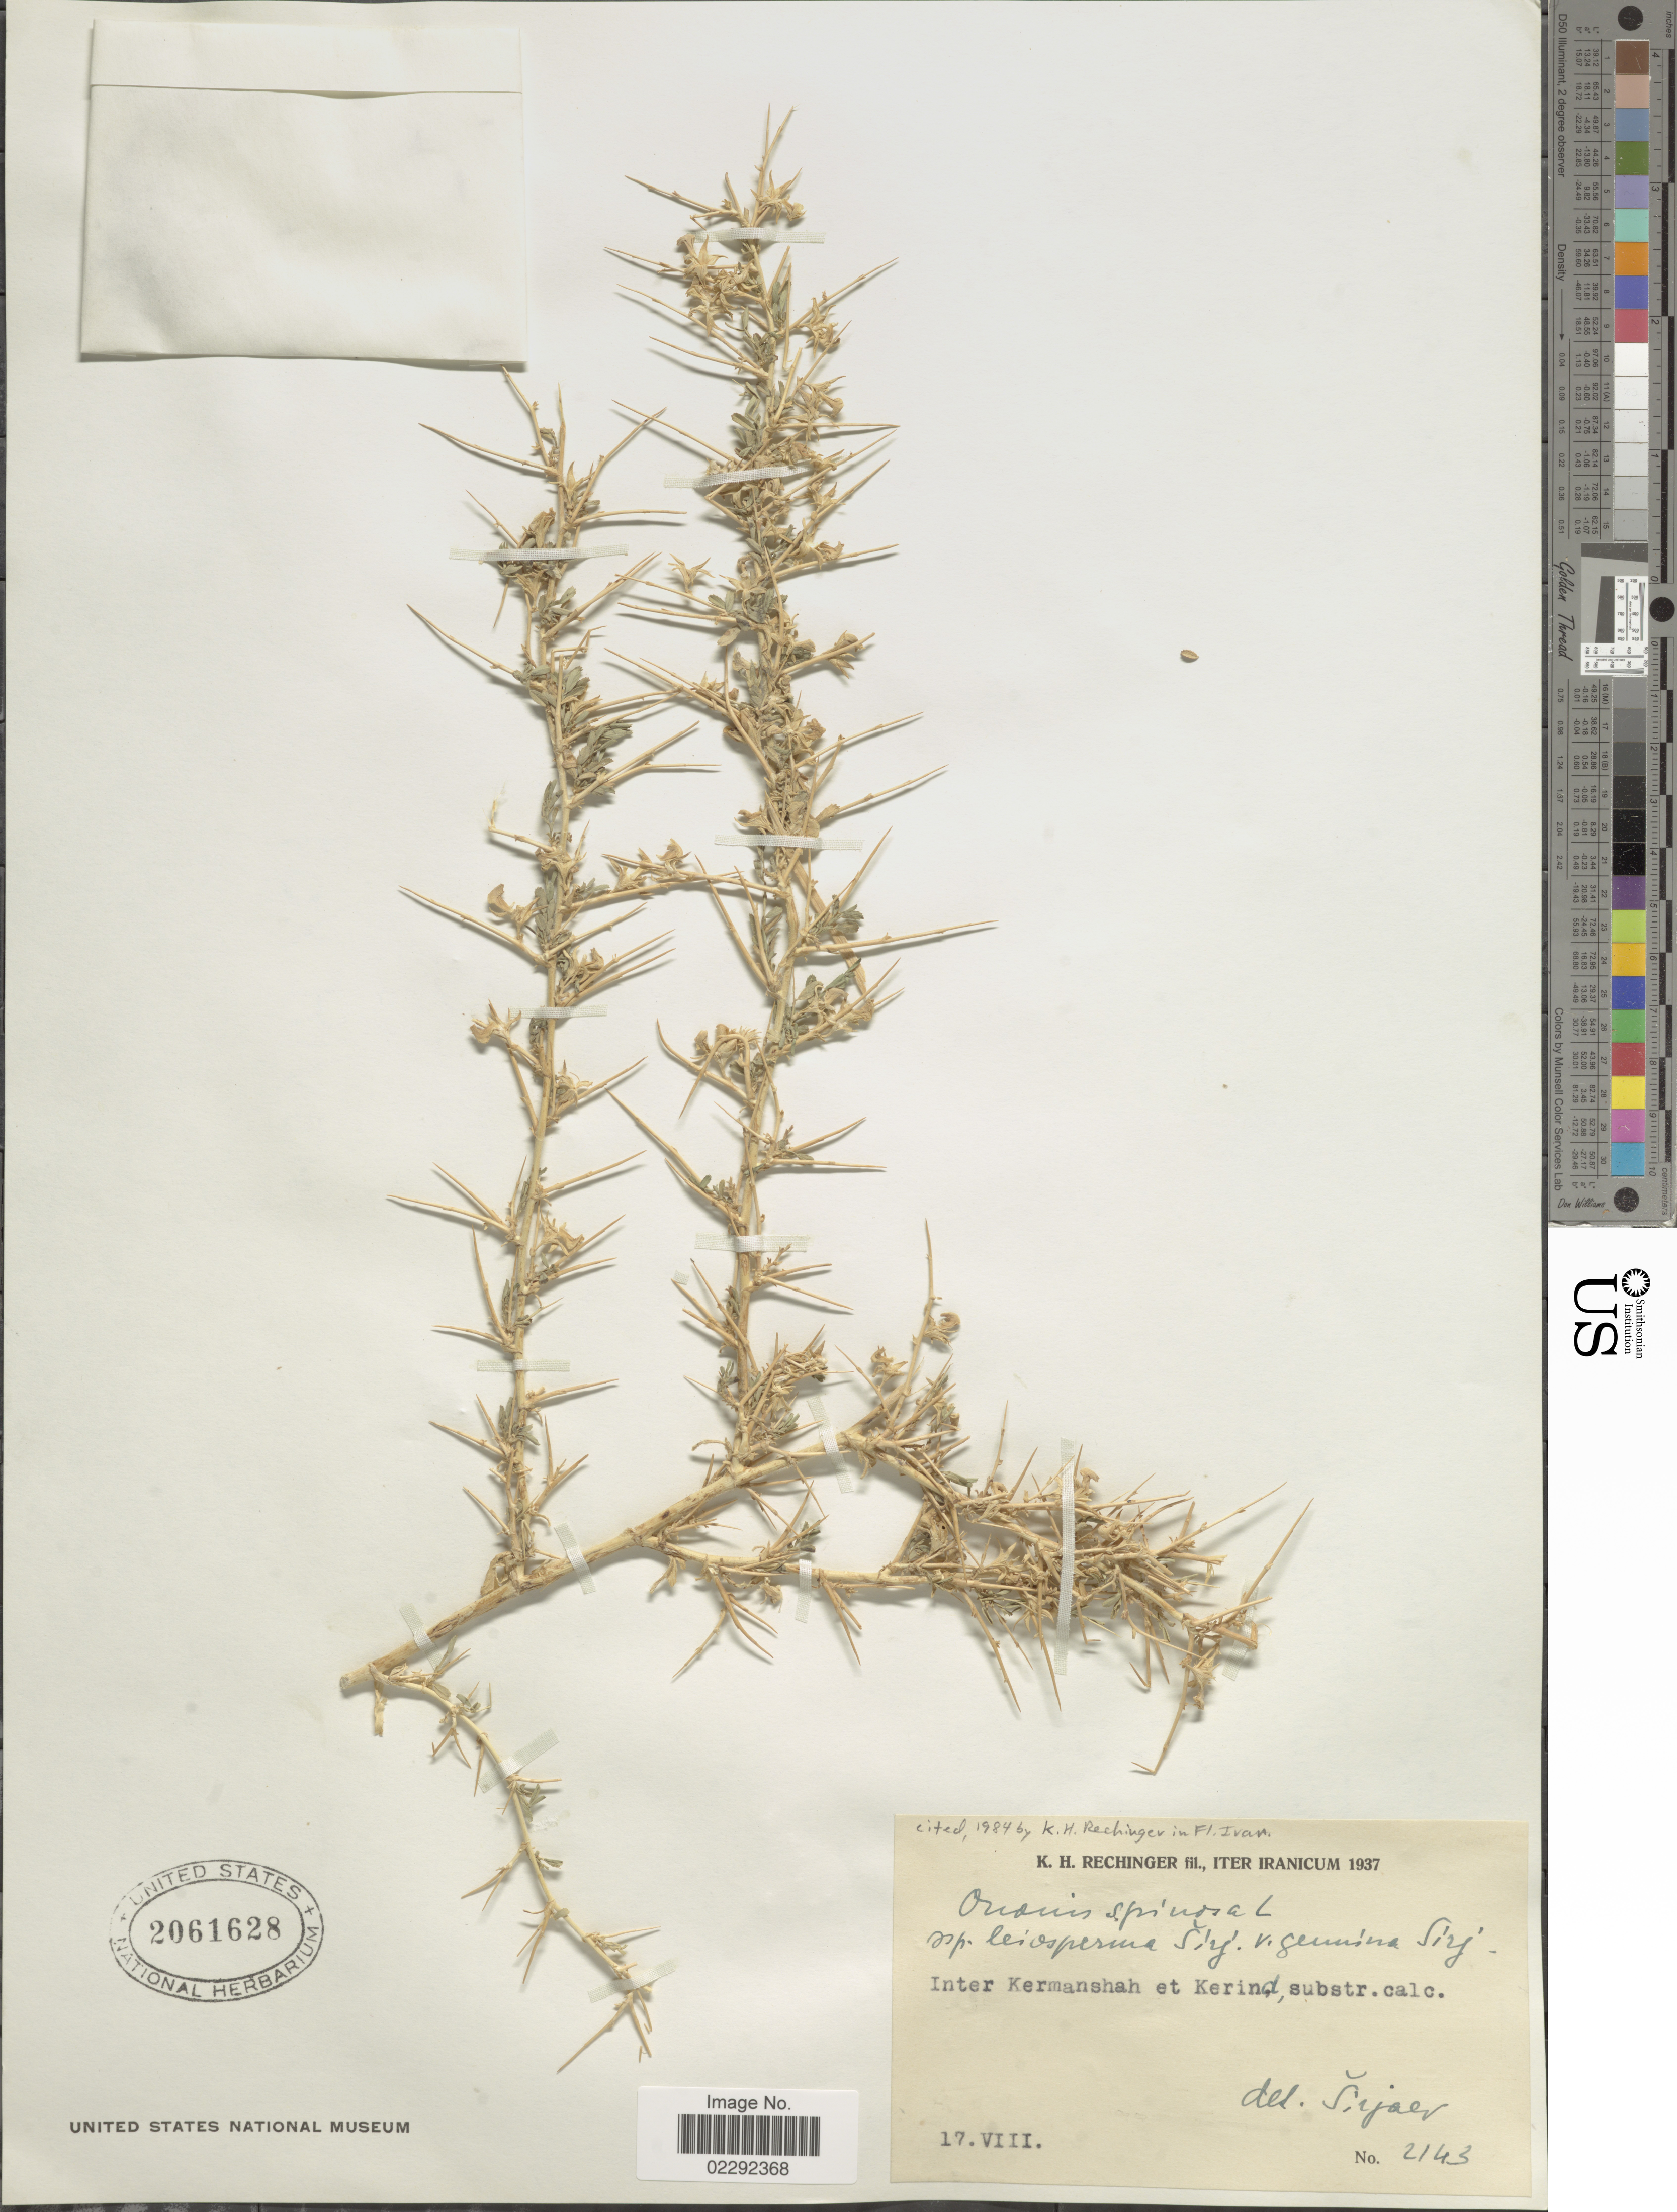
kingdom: Plantae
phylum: Tracheophyta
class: Magnoliopsida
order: Fabales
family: Fabaceae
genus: Ononis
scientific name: Ononis spinosa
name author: L.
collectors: K. H. Rechinger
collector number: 2143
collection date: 1937-08-17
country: Iran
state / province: Kermanshah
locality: Inter Kermanshah et Kerind [interpreted]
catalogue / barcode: US 2061628